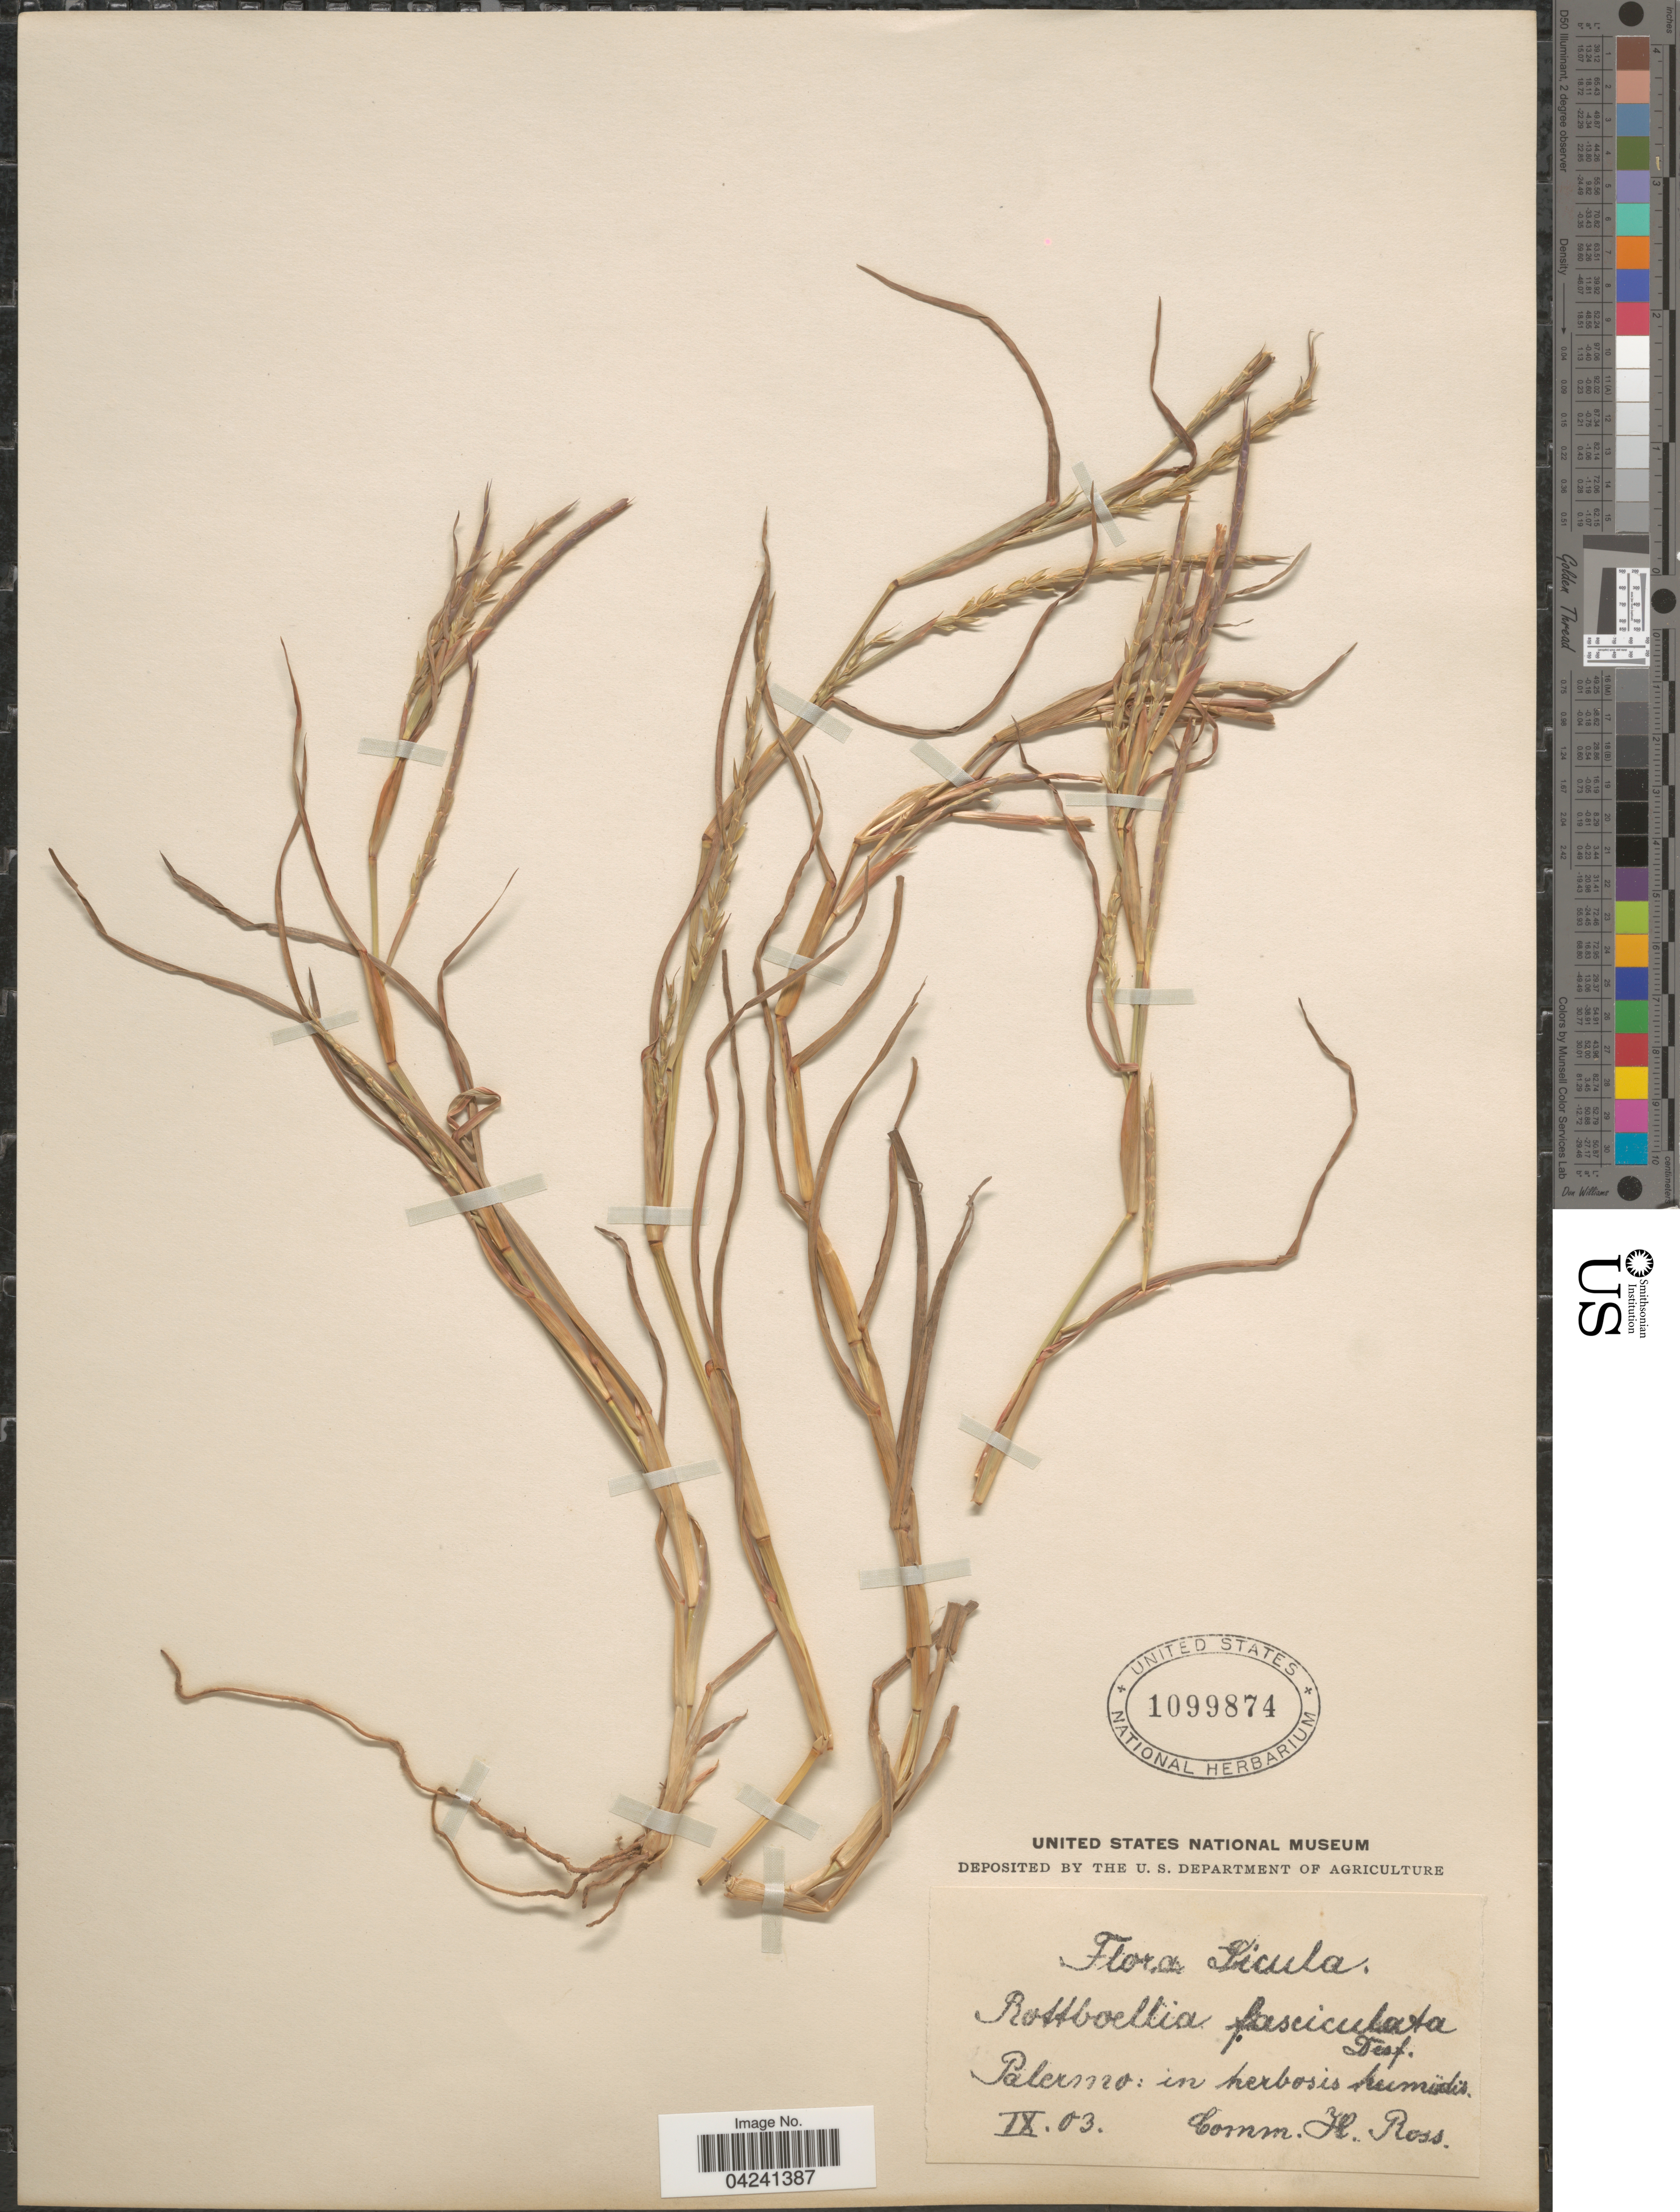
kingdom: Plantae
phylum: Tracheophyta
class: Liliopsida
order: Poales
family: Poaceae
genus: Hemarthria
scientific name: Hemarthria altissima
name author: (Poir.) Stapf & C. E. Hubb.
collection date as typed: Transcribed d/m/y: /9/3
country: Italy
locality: Sicula. Palermo: in herbosis humidis.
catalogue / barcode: US 1099874